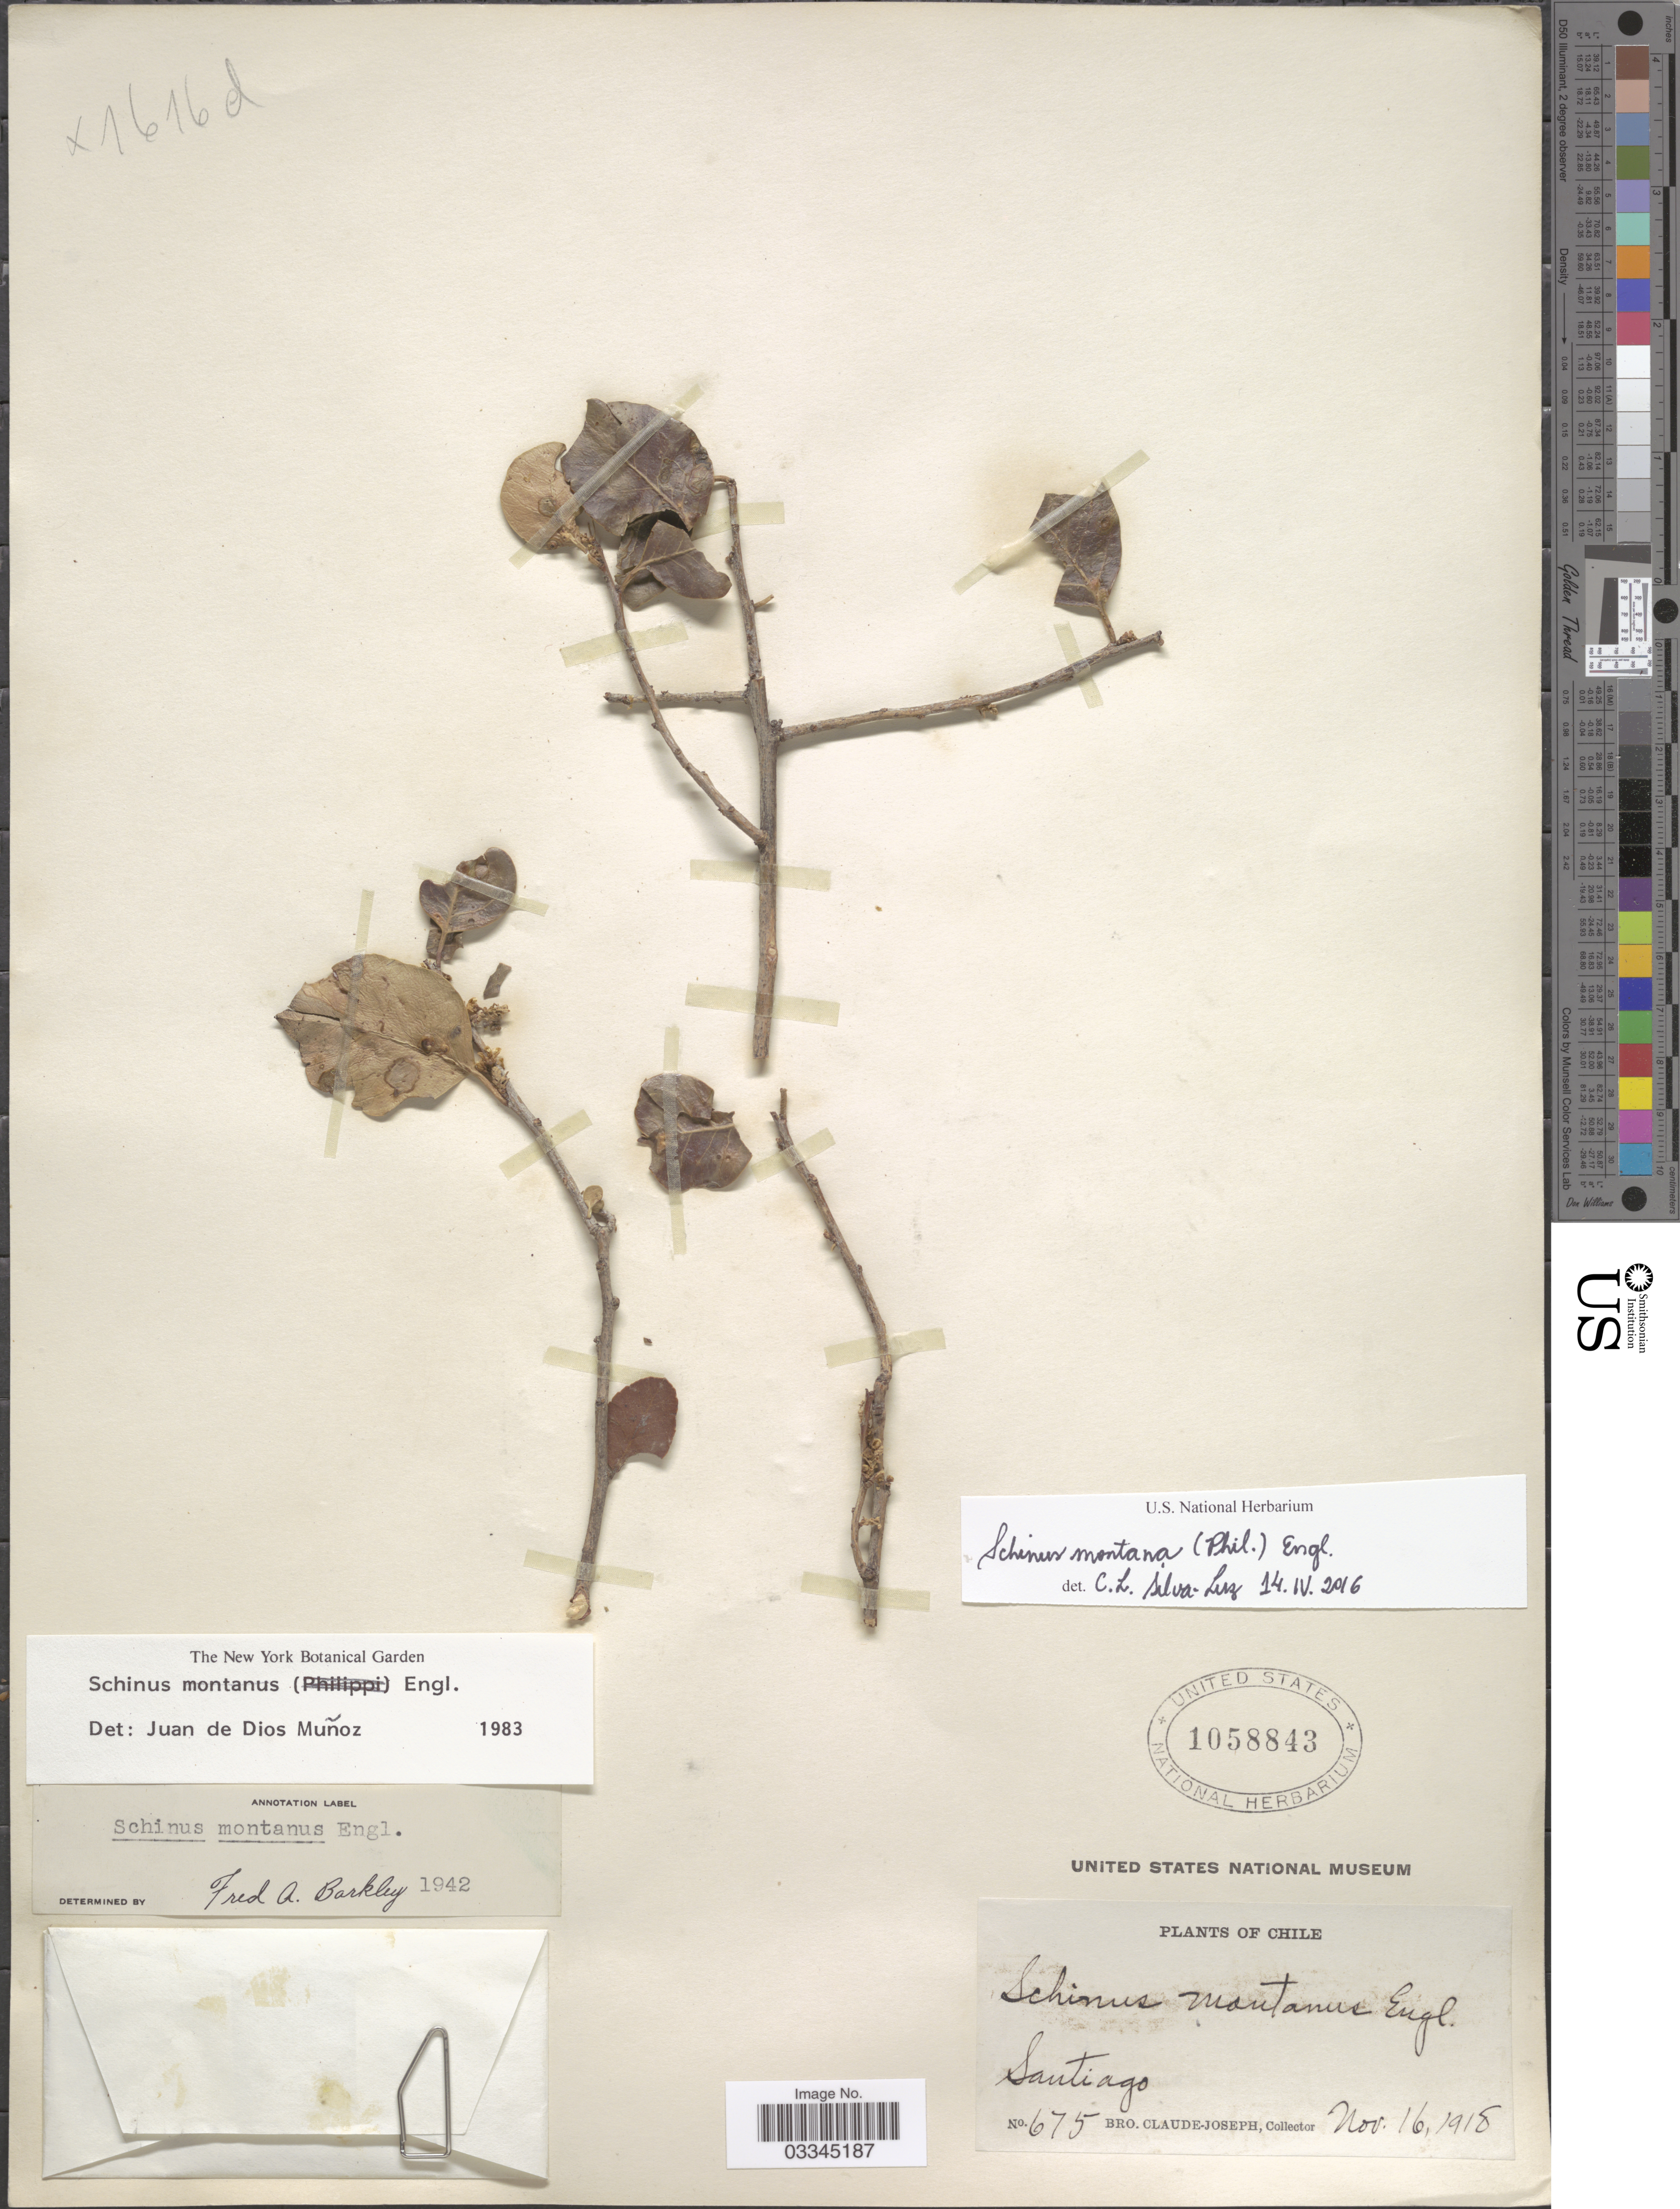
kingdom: Plantae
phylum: Tracheophyta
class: Magnoliopsida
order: Sapindales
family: Anacardiaceae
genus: Schinus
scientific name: Schinus montana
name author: Engl.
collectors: Bro. Claude-Joseph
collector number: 675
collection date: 1918-11-16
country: Chile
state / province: Región Metropolitana (RM)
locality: Santiago.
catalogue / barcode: US 1058843